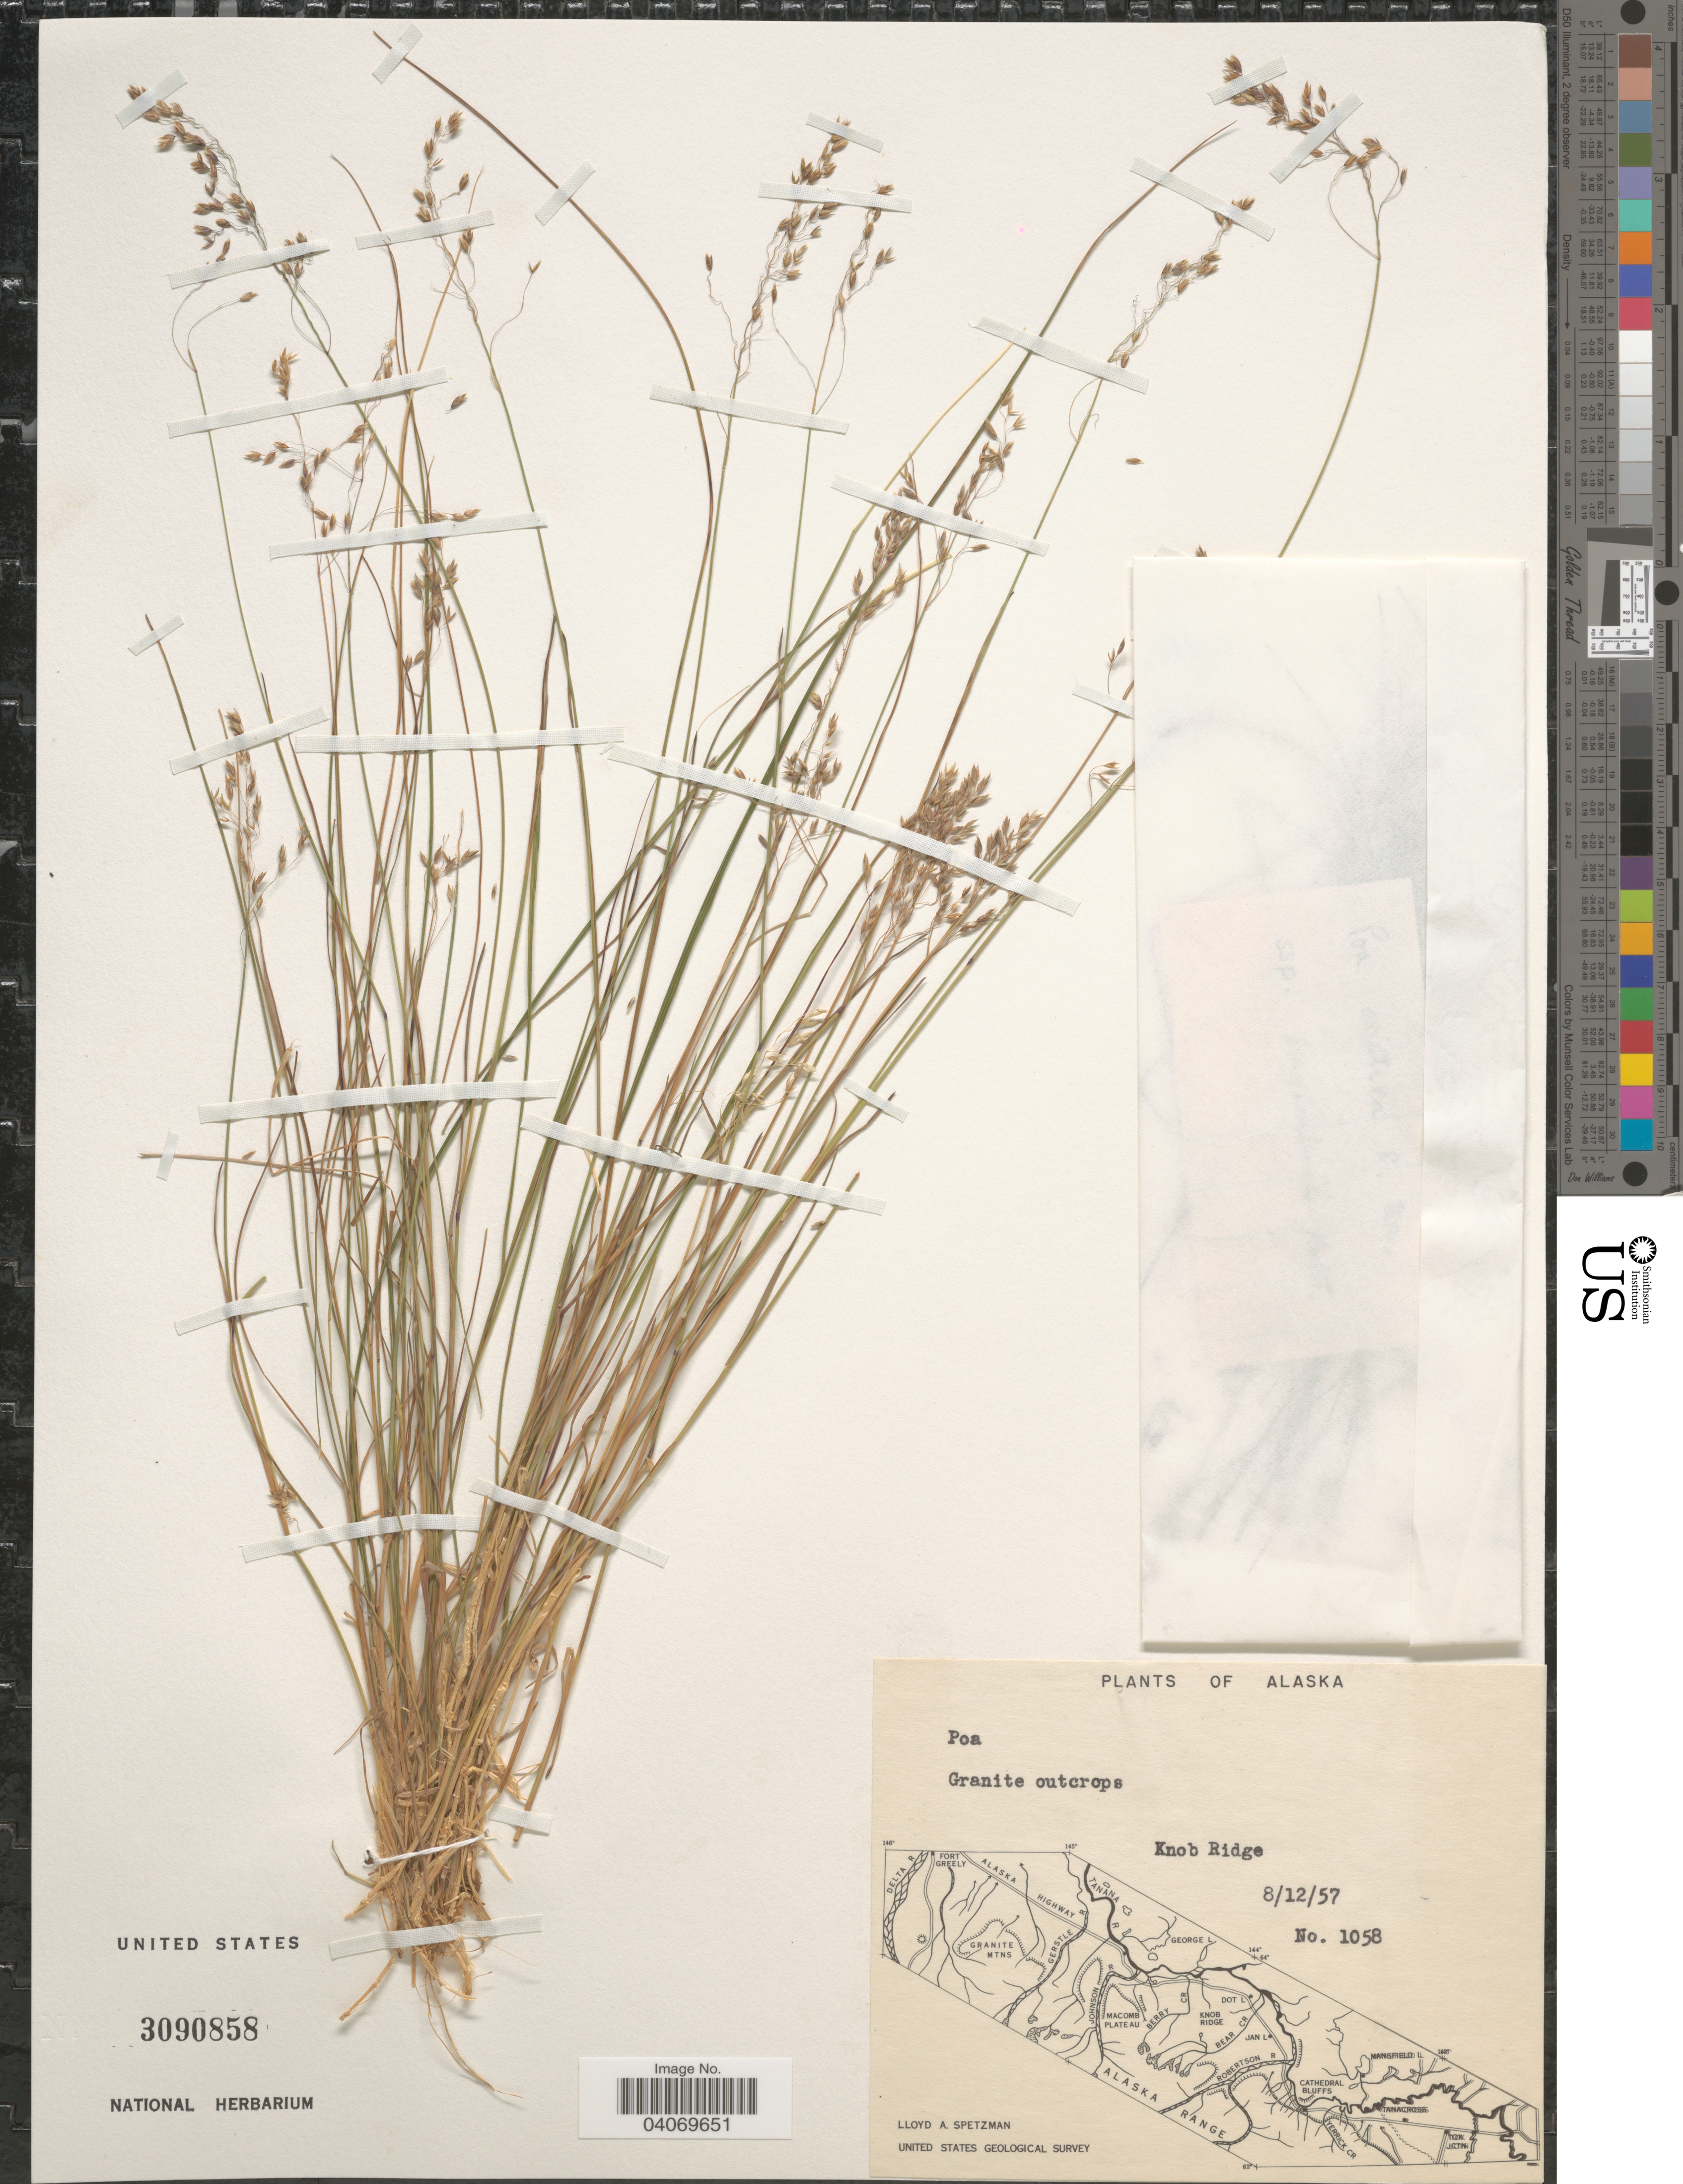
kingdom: Plantae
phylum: Tracheophyta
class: Liliopsida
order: Poales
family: Poaceae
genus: Poa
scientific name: Poa sp.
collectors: L. Spetzman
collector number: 1058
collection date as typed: Transcribed d/m/y: 12/8/57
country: United States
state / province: Alaska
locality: Knob Ridge. United States Geological Survey.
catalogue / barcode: US 3090858